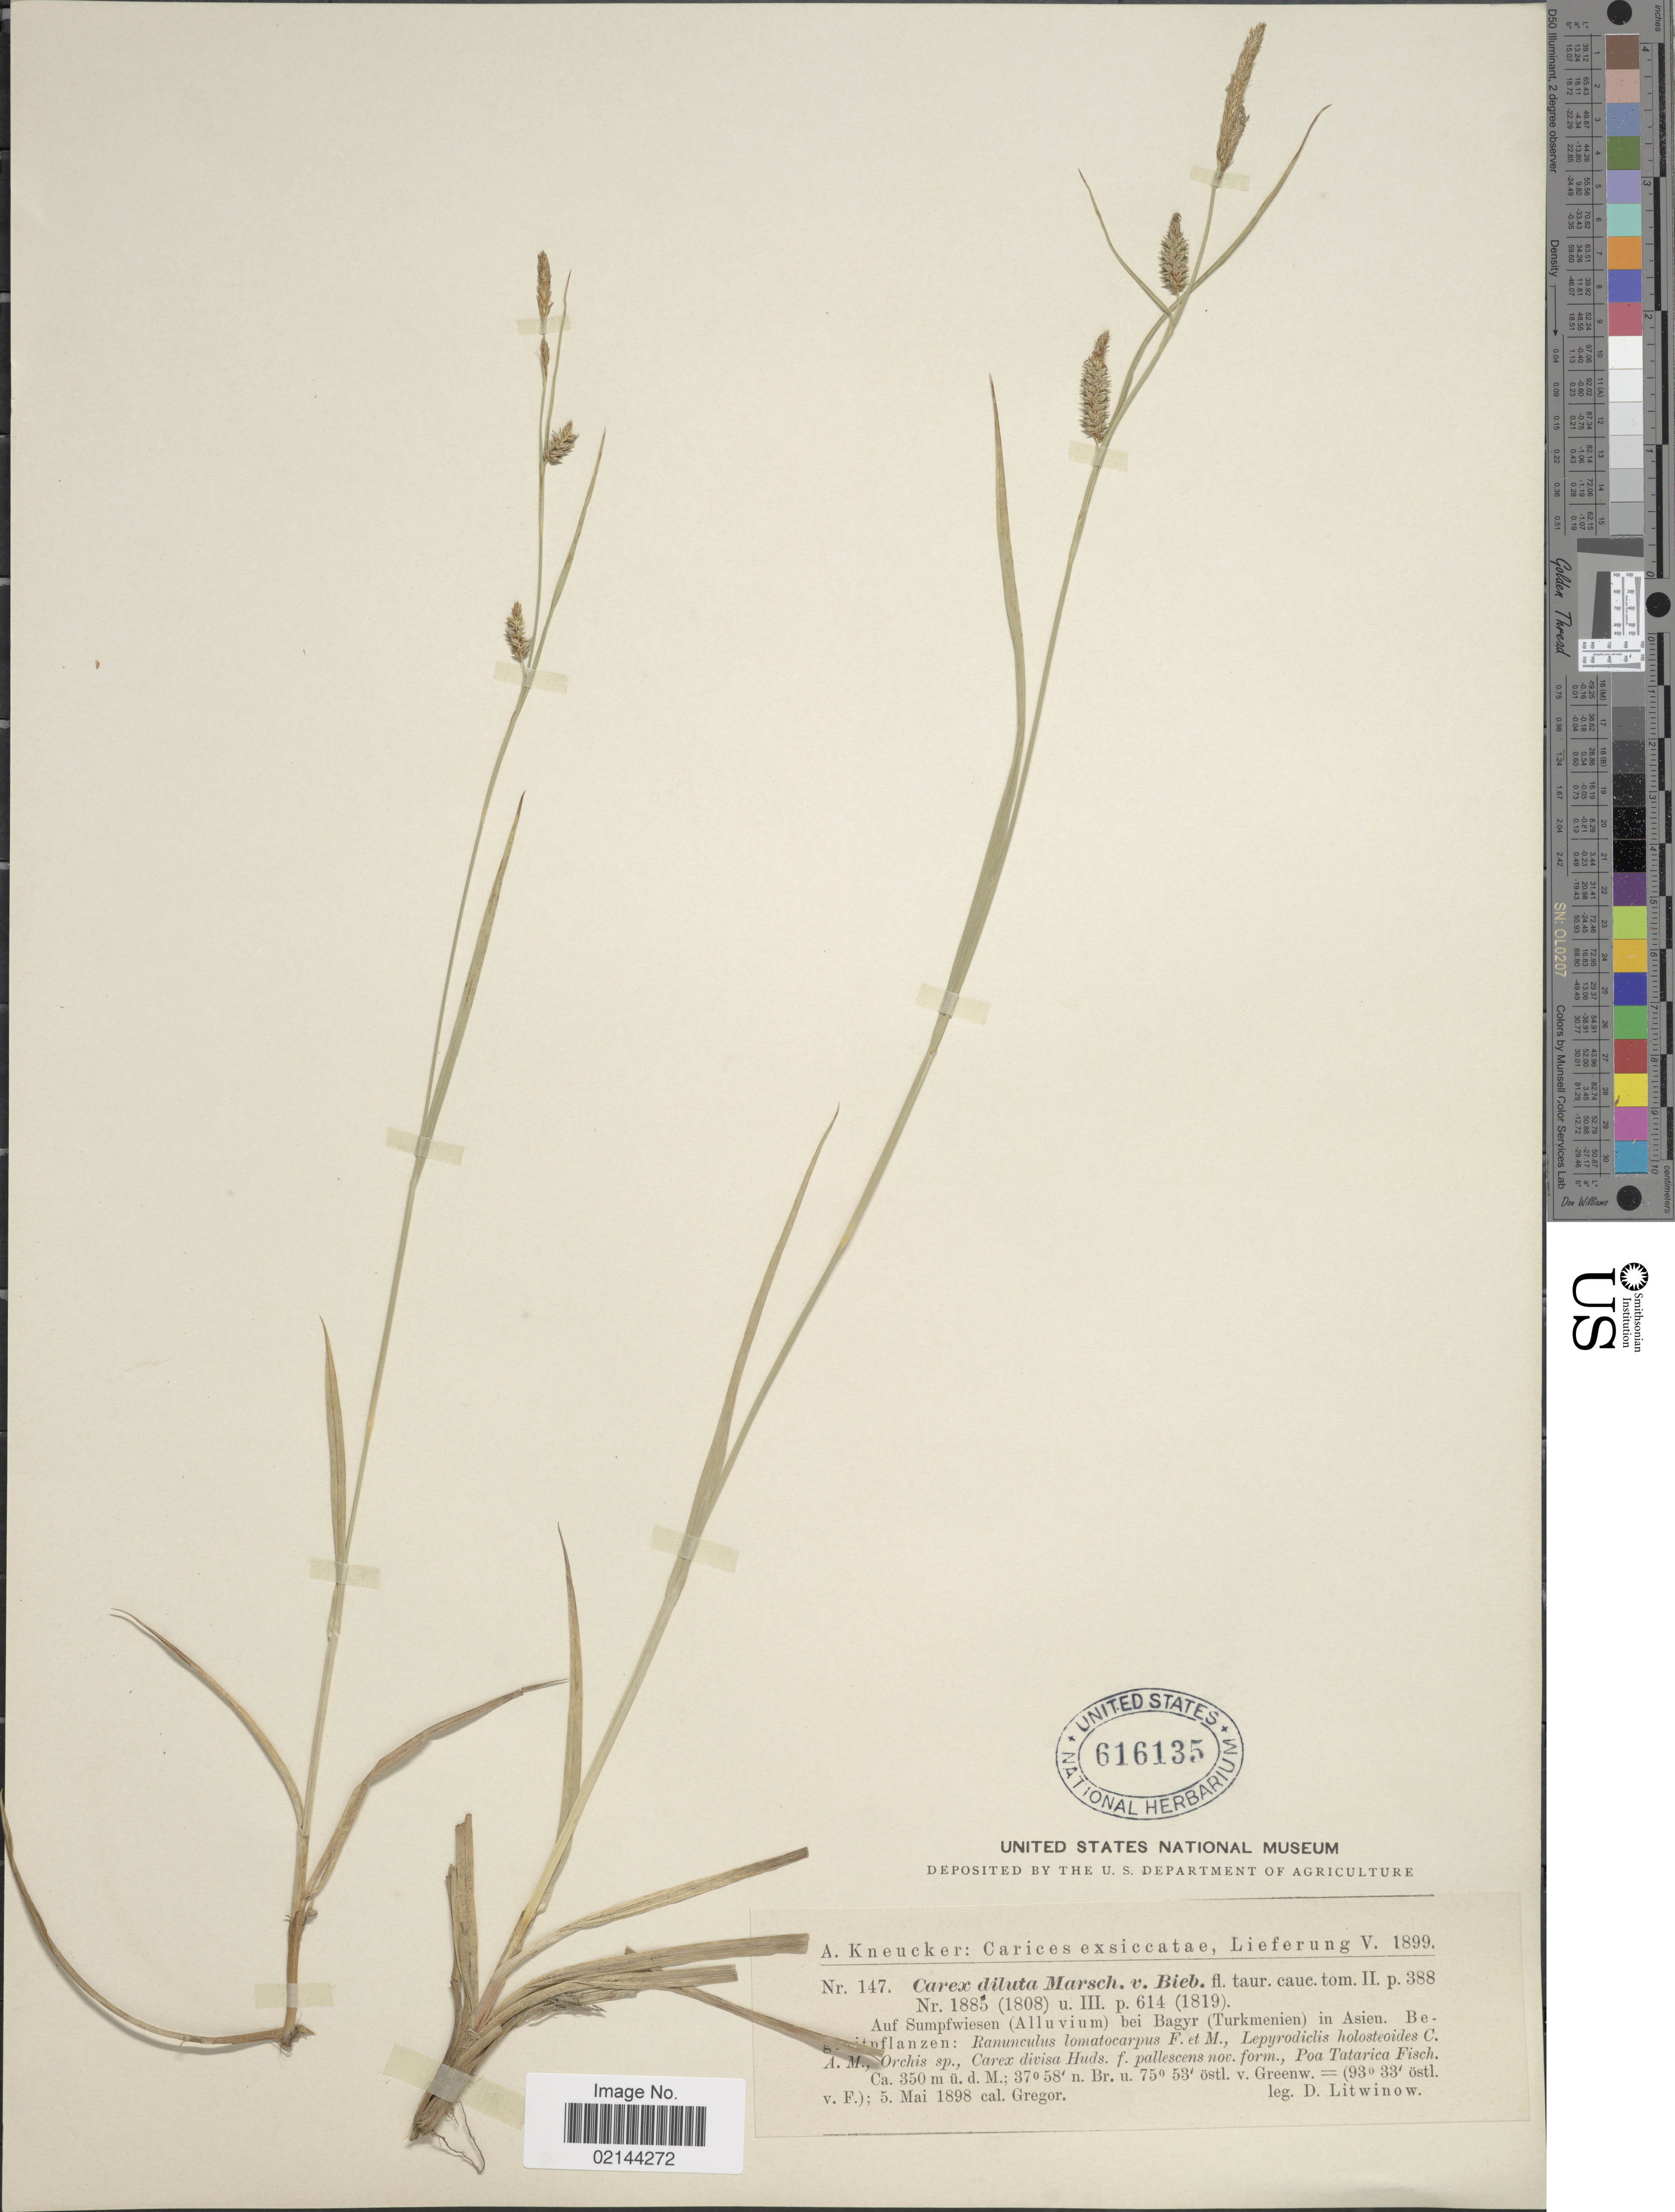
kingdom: Plantae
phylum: Tracheophyta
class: Liliopsida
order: Poales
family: Cyperaceae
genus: Carex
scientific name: Carex diluta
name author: M. Bieb.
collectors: D. Litwinow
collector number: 147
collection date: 1898-05-05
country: Turkmenistan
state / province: Ahal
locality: Auf Sumpfwiesen (Alluvium) bei Bagyr (Turkmenien) in Asien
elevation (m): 350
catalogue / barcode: US 616135